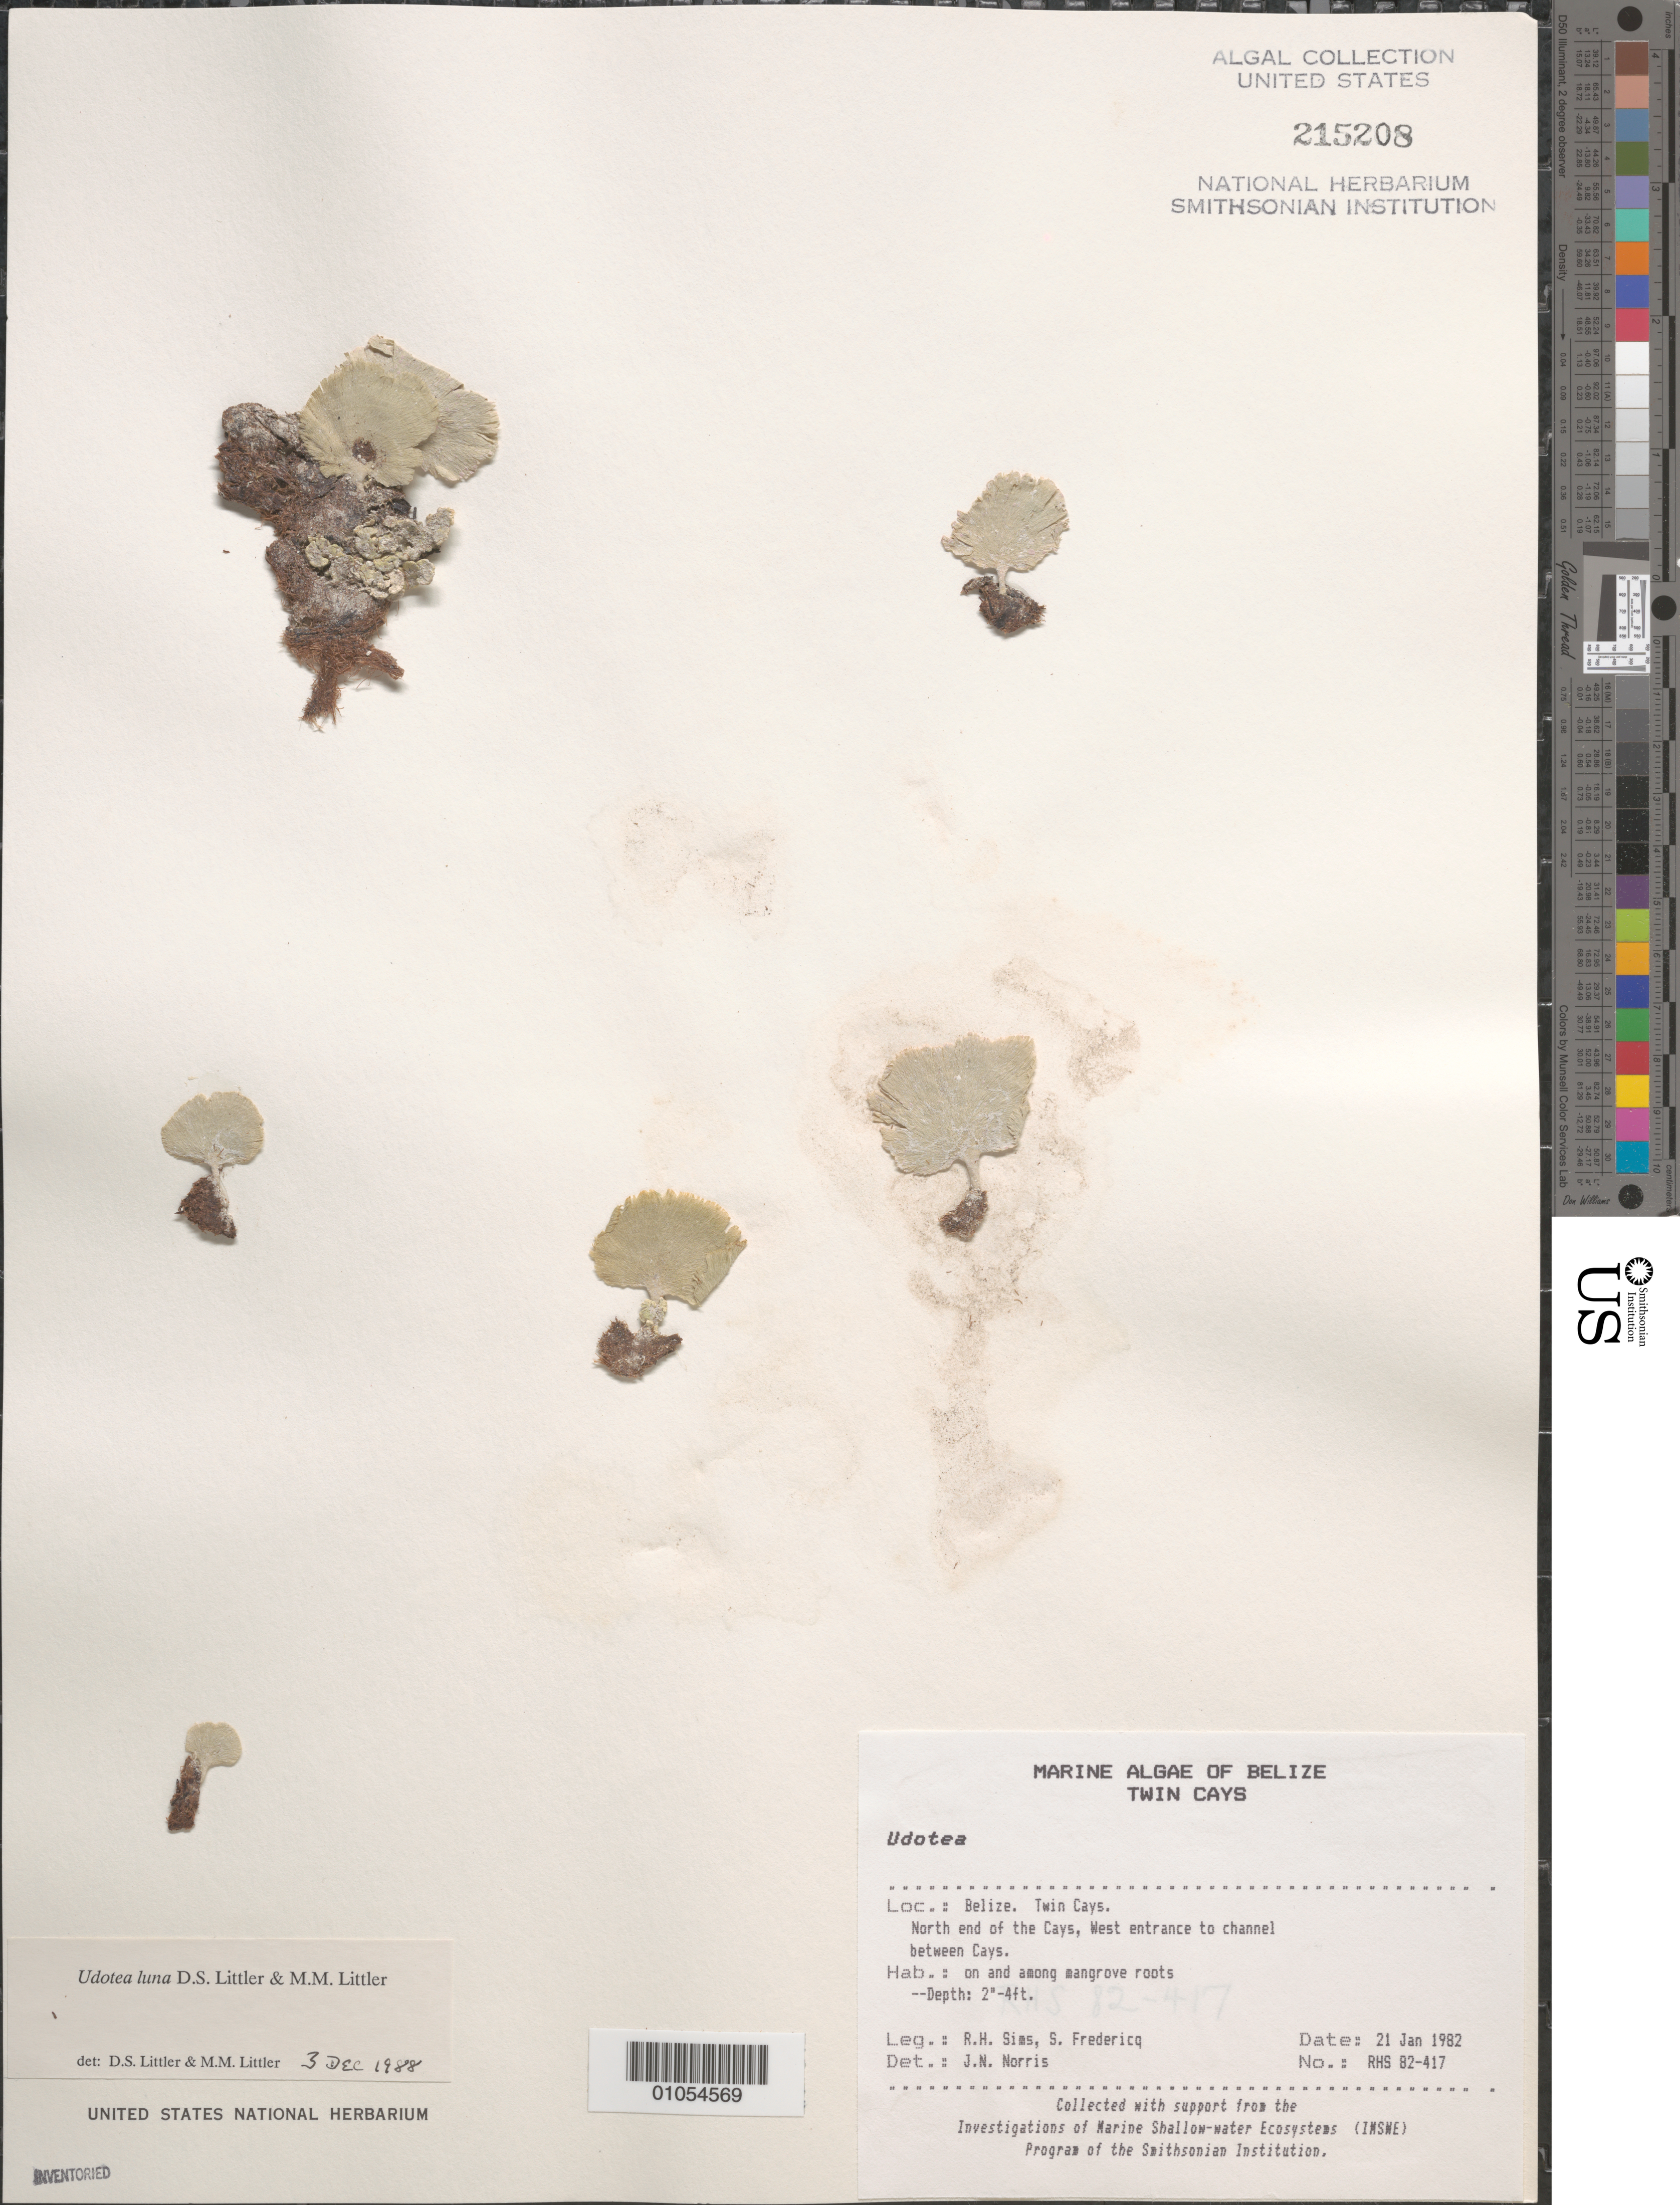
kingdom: Plantae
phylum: Chlorophyta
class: Ulvophyceae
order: Bryopsidales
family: Udoteaceae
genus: Udotea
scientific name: Udotea luna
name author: D.S. Littler & Littler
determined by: Littler, D. S.; Littler, M. M.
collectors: R. H. Sims & S. Fredericq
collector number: RHS 82-417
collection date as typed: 21 Jan 1982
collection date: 1982-01-21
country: Belize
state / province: Stann Creek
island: Twin Cays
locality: North end of the cays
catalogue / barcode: US 215208